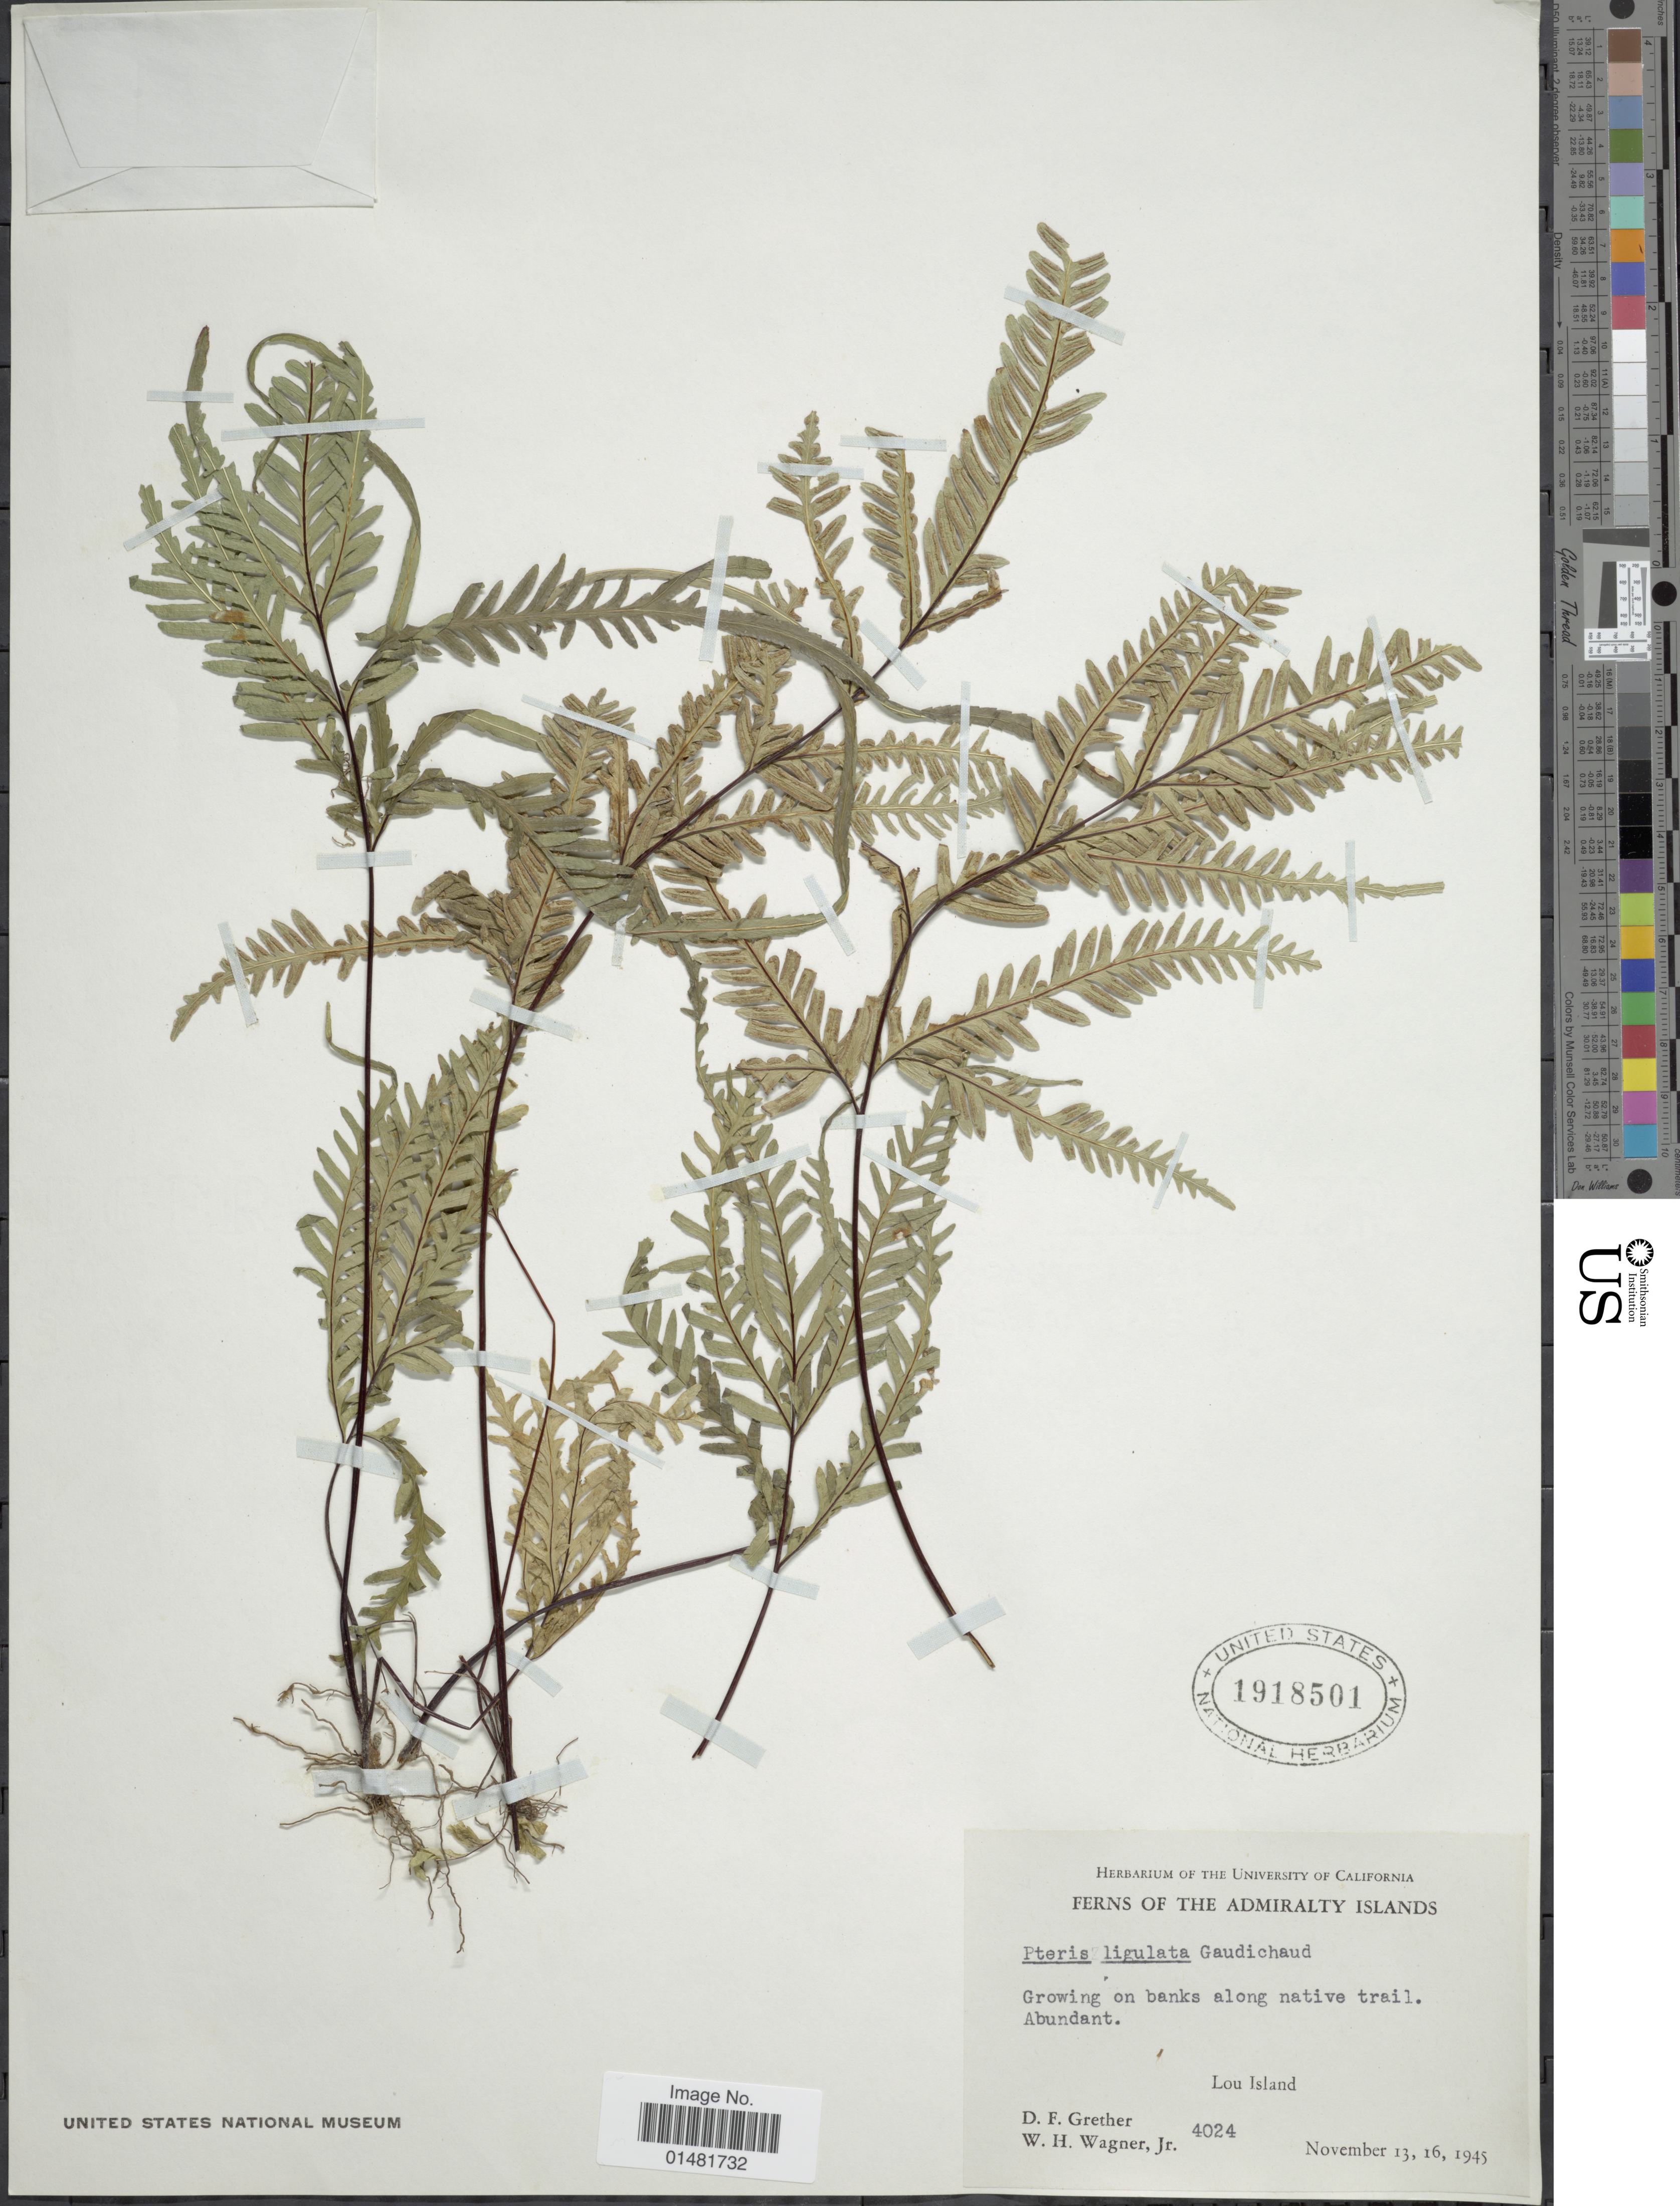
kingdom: Plantae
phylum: Tracheophyta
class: Polypodiopsida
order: Polypodiales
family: Pteridaceae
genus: Pteris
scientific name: Pteris ligulata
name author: Gaudich.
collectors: D. F. Grether & W. H. Wagner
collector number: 4024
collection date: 1945-11-13/1945-11-16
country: Papua New Guinea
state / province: Manus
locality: Admiralty Islands, Lou Island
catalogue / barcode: US 1918501